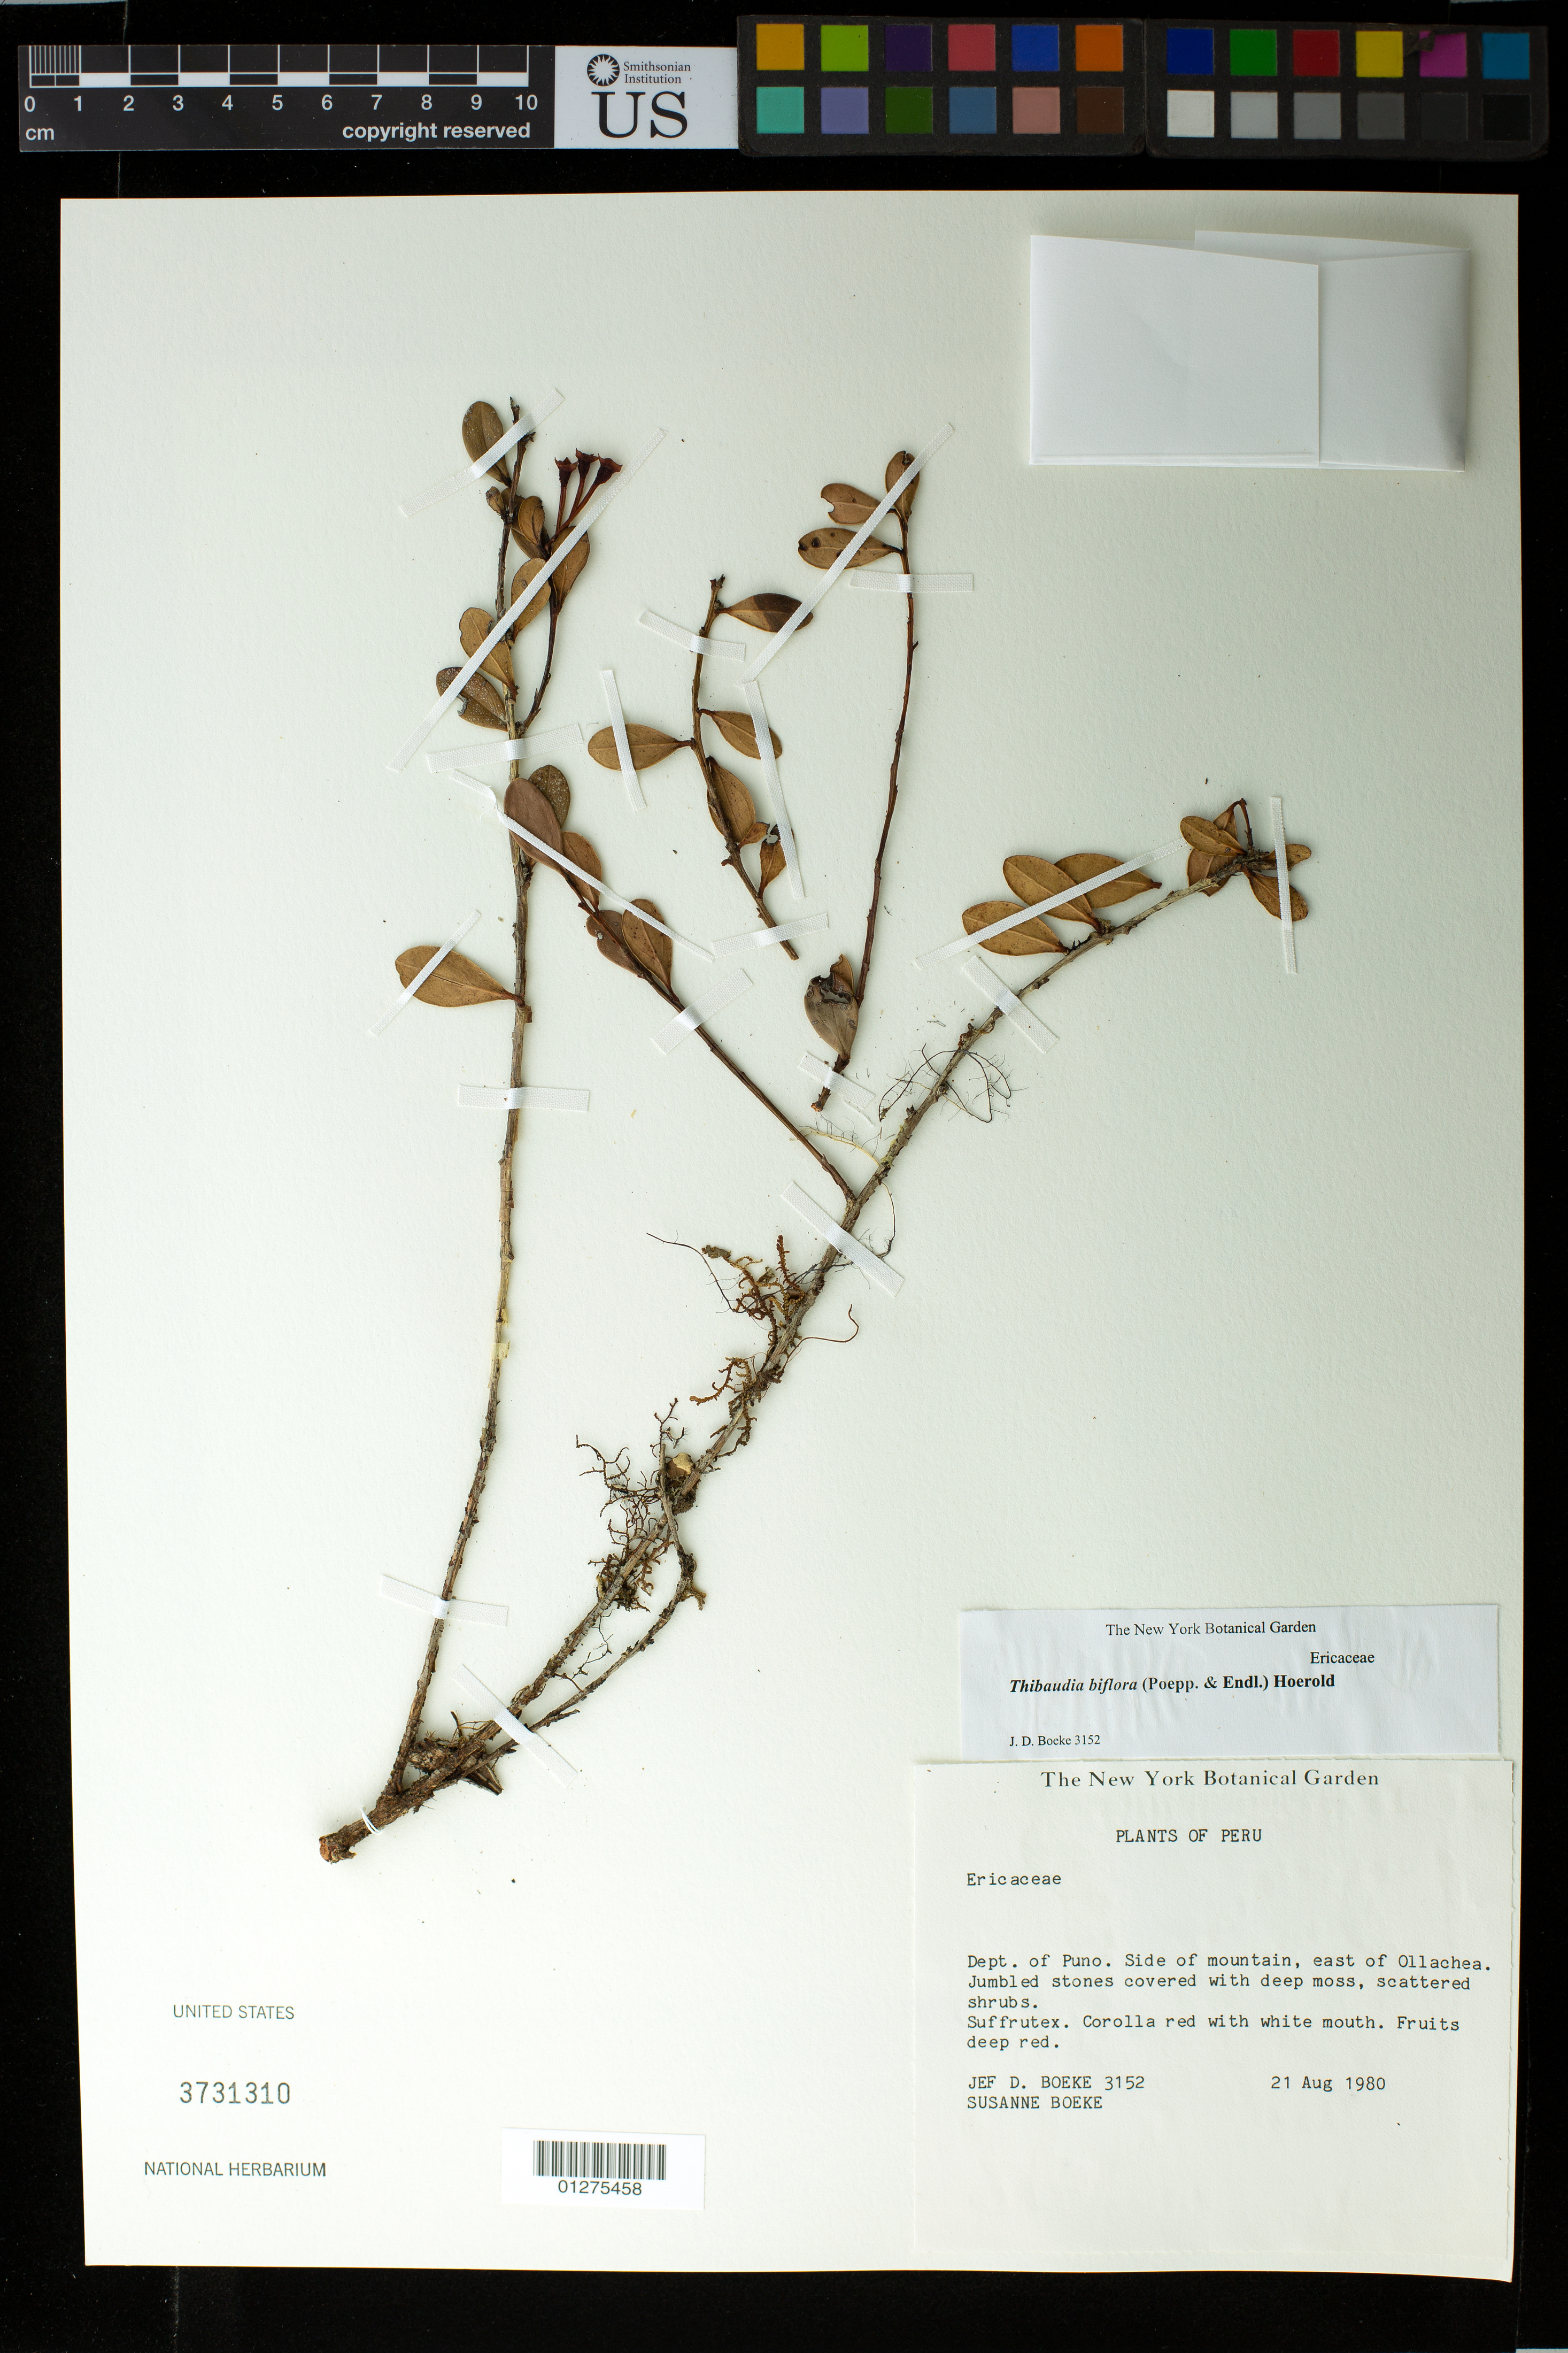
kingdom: Plantae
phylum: Tracheophyta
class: Magnoliopsida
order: Ericales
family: Ericaceae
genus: Thibaudia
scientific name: Thibaudia biflora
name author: (Poepp. & Endl.) Hoerold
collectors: J. Boeke & S. Boeke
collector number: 3152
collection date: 1980-08-21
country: Peru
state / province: Puno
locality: Side of mountain, east of Ollachea. Jumbled stones covered with deep moss, scattered shrubs.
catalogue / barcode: US 3731310